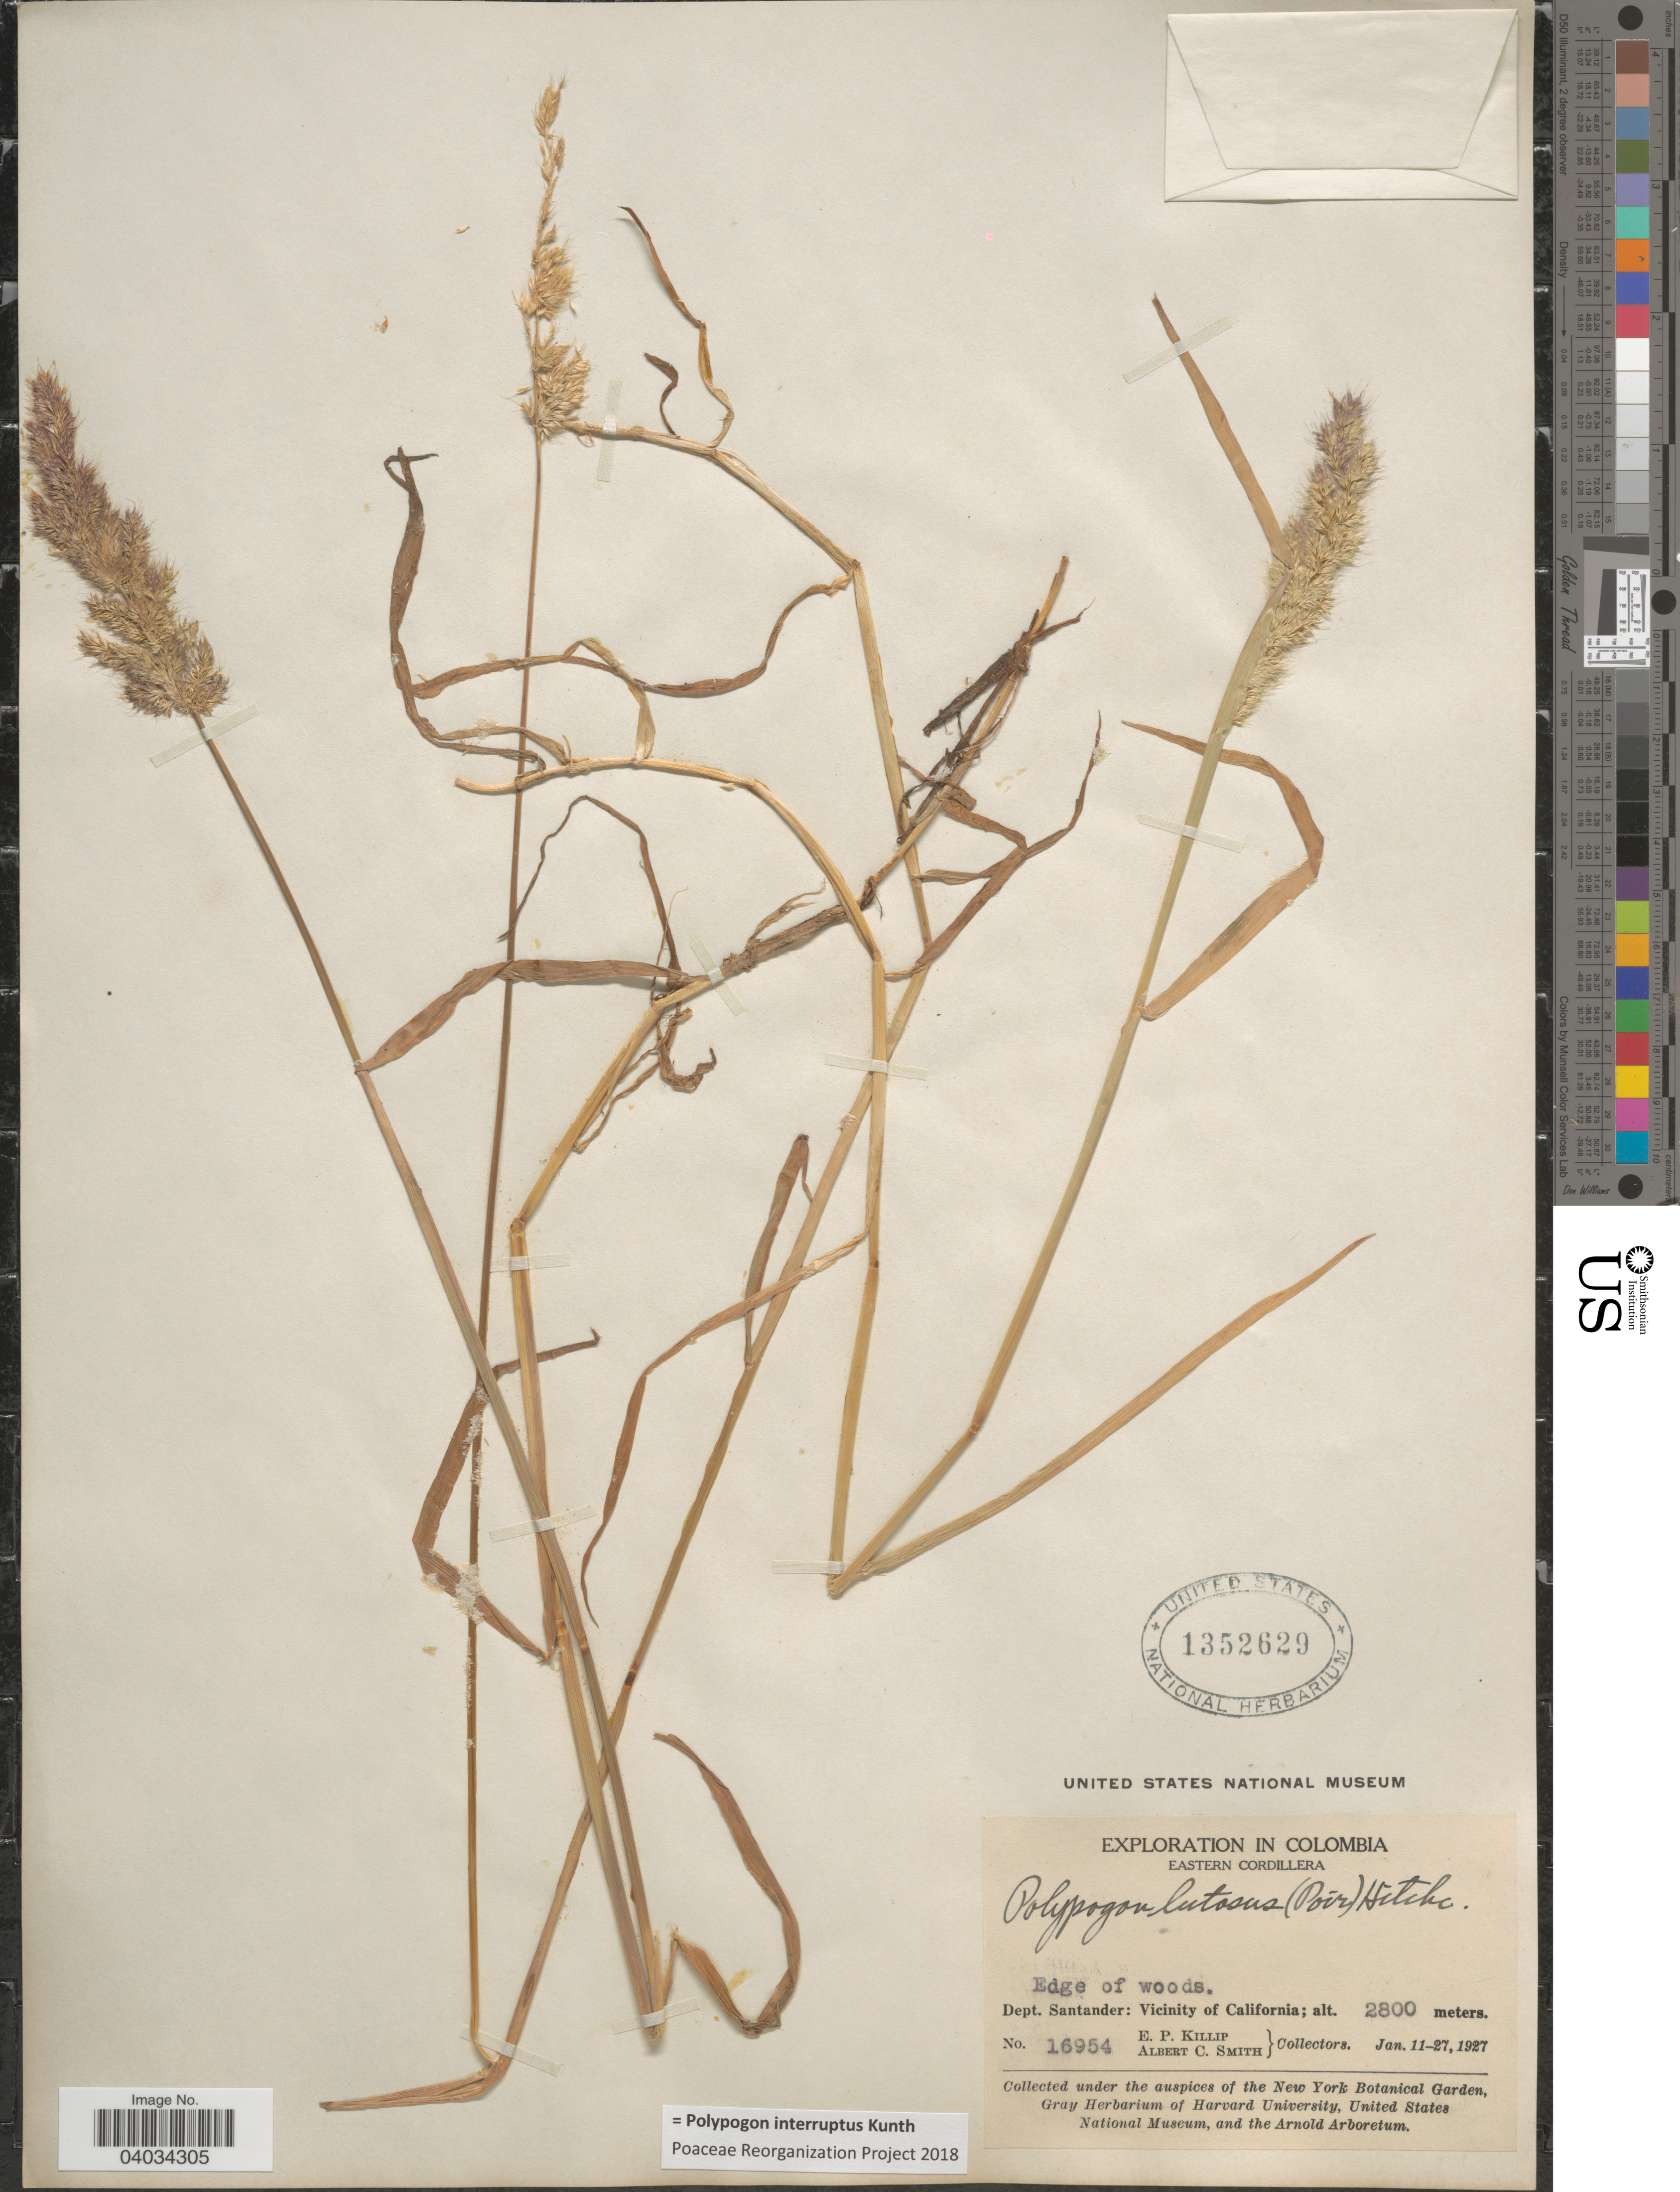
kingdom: Plantae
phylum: Tracheophyta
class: Liliopsida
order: Poales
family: Poaceae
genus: Polypogon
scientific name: Polypogon interruptus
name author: Kunth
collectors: E. P. Killip & A. C. Smith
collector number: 16954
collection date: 1927-01-11/1927-01-27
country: Colombia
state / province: Santander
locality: Eastern Cordillera. Dept. Santander: Vicinity of California.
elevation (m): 2800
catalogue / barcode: US 1352629